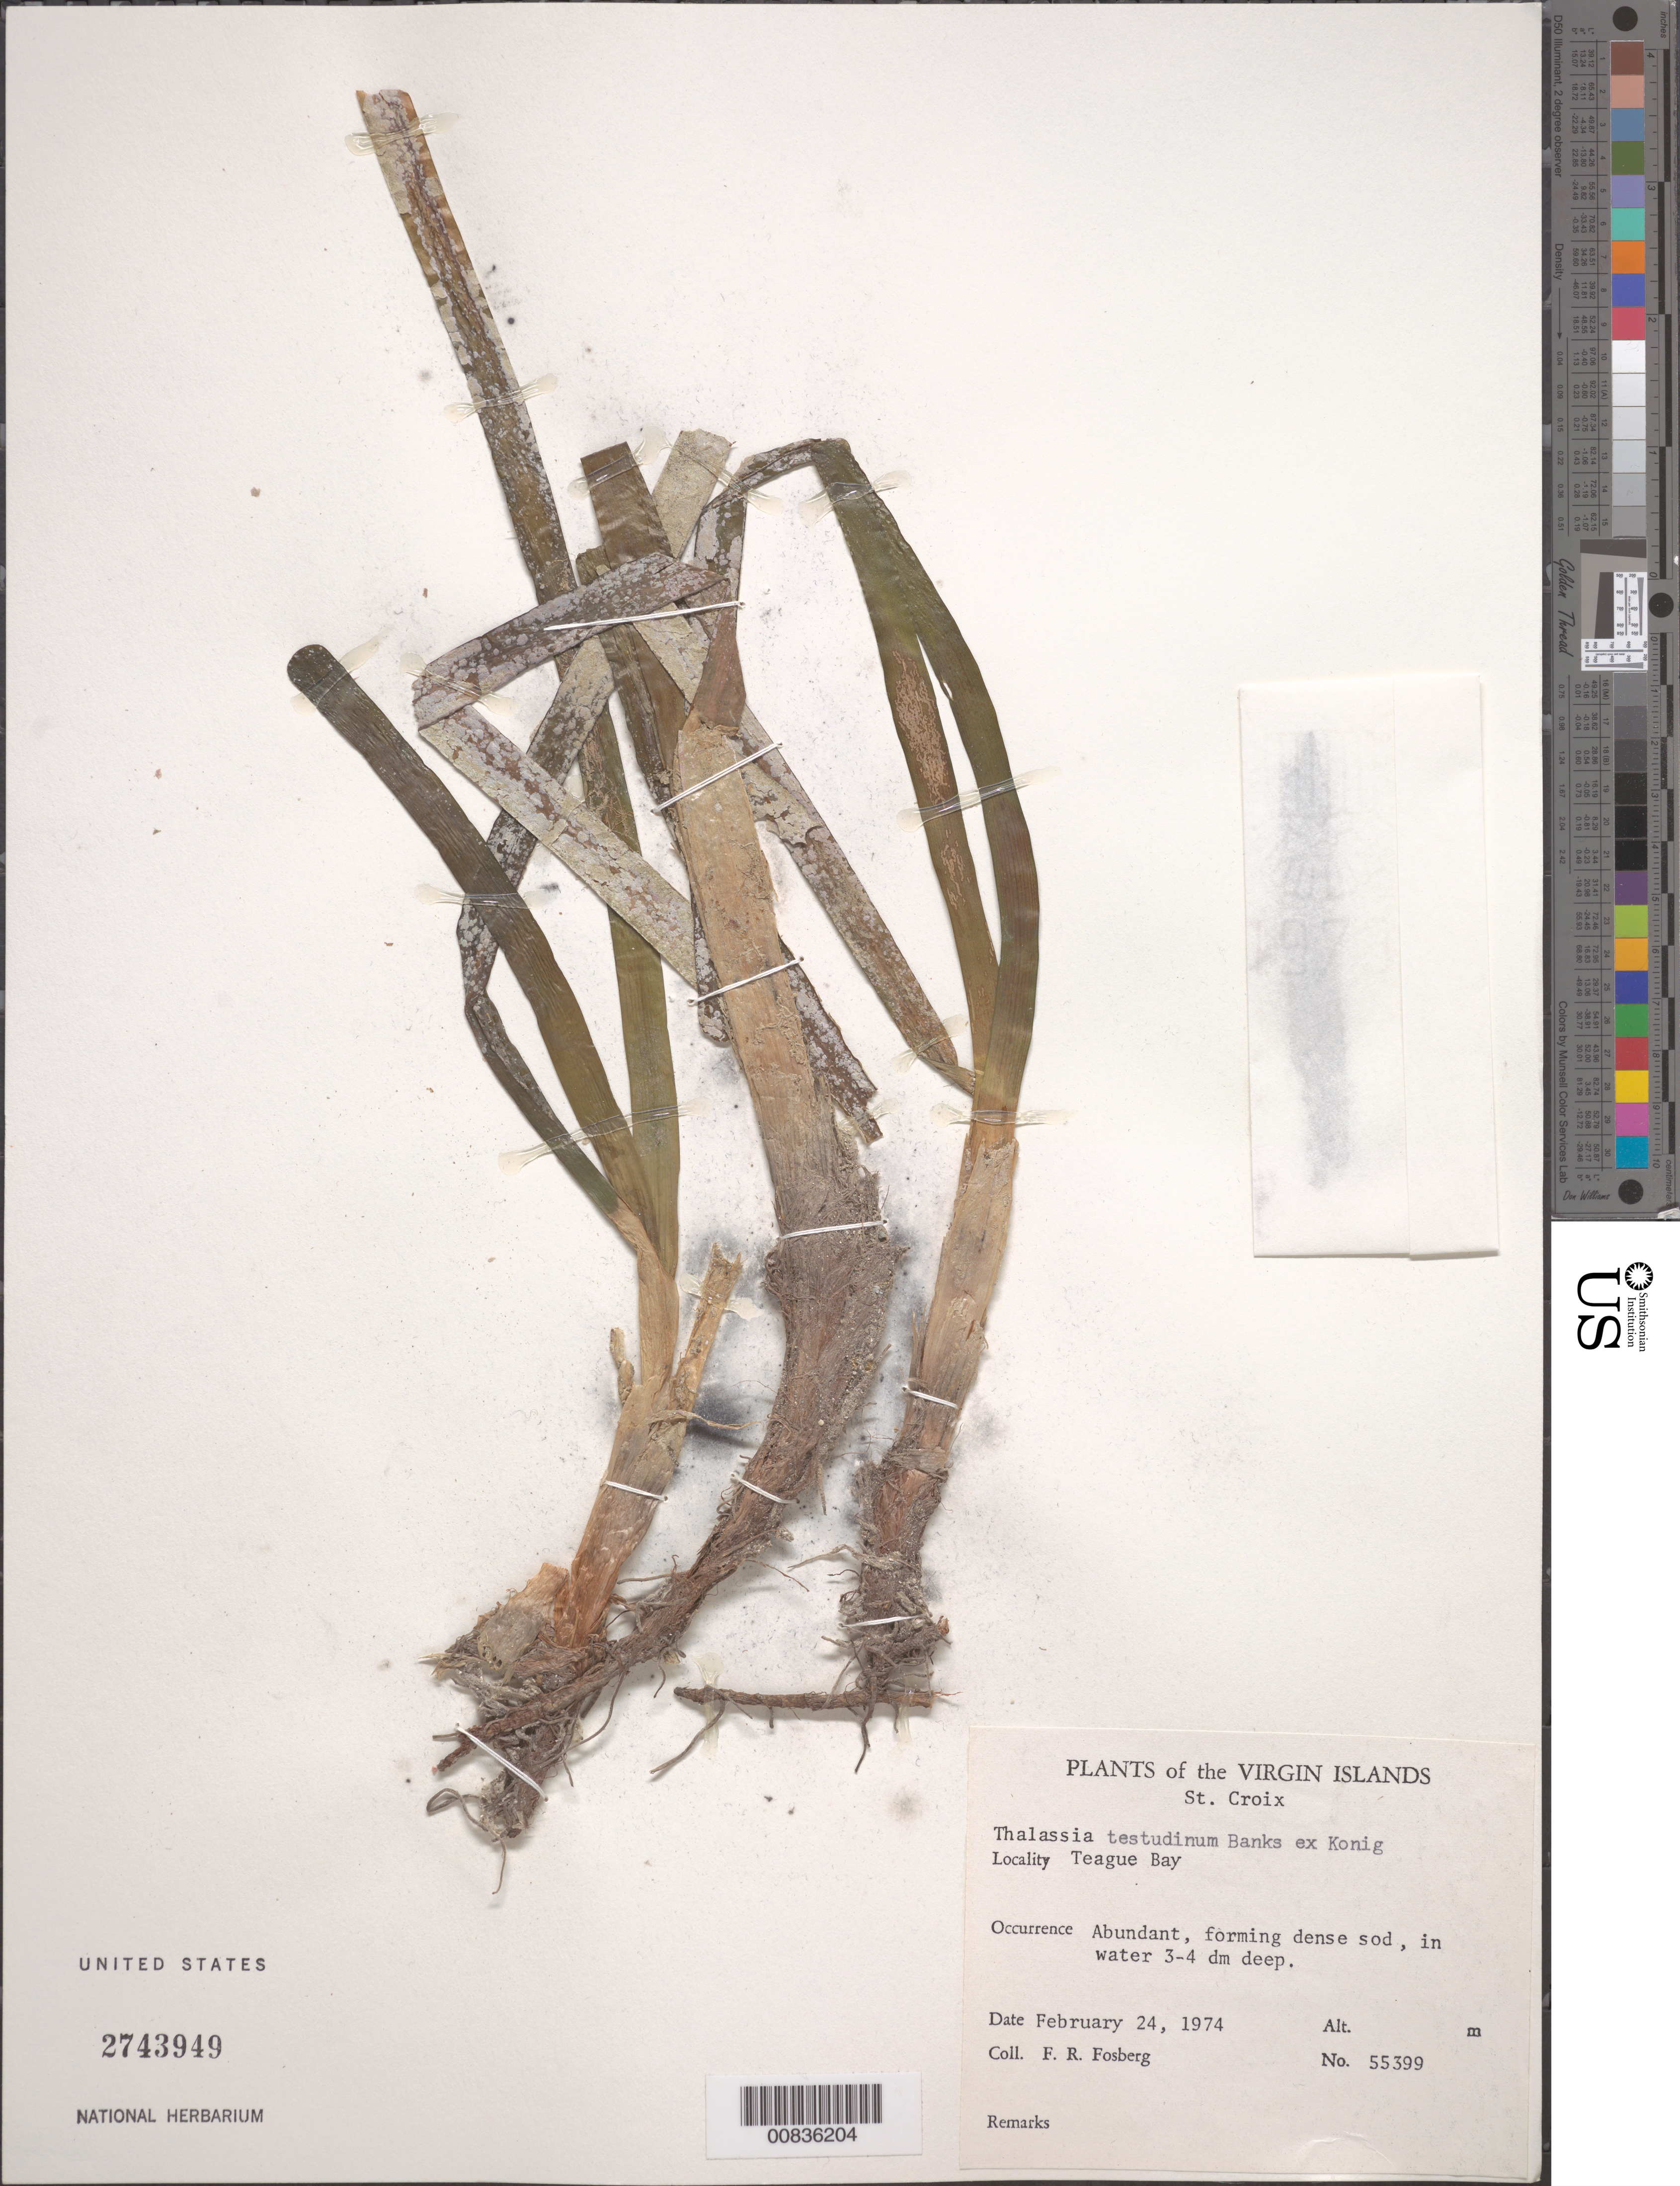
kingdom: Plantae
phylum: Tracheophyta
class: Liliopsida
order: Alismatales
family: Hydrocharitaceae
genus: Thalassia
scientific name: Thalassia testudinum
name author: Banks & Sol. ex K.D. Koenig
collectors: F. R. Fosberg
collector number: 55399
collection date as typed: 24 Feb 1974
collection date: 1974-02-24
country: British Virgin Islands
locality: Teague Bay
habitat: in water 3-4 dm deep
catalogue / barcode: US 2743949